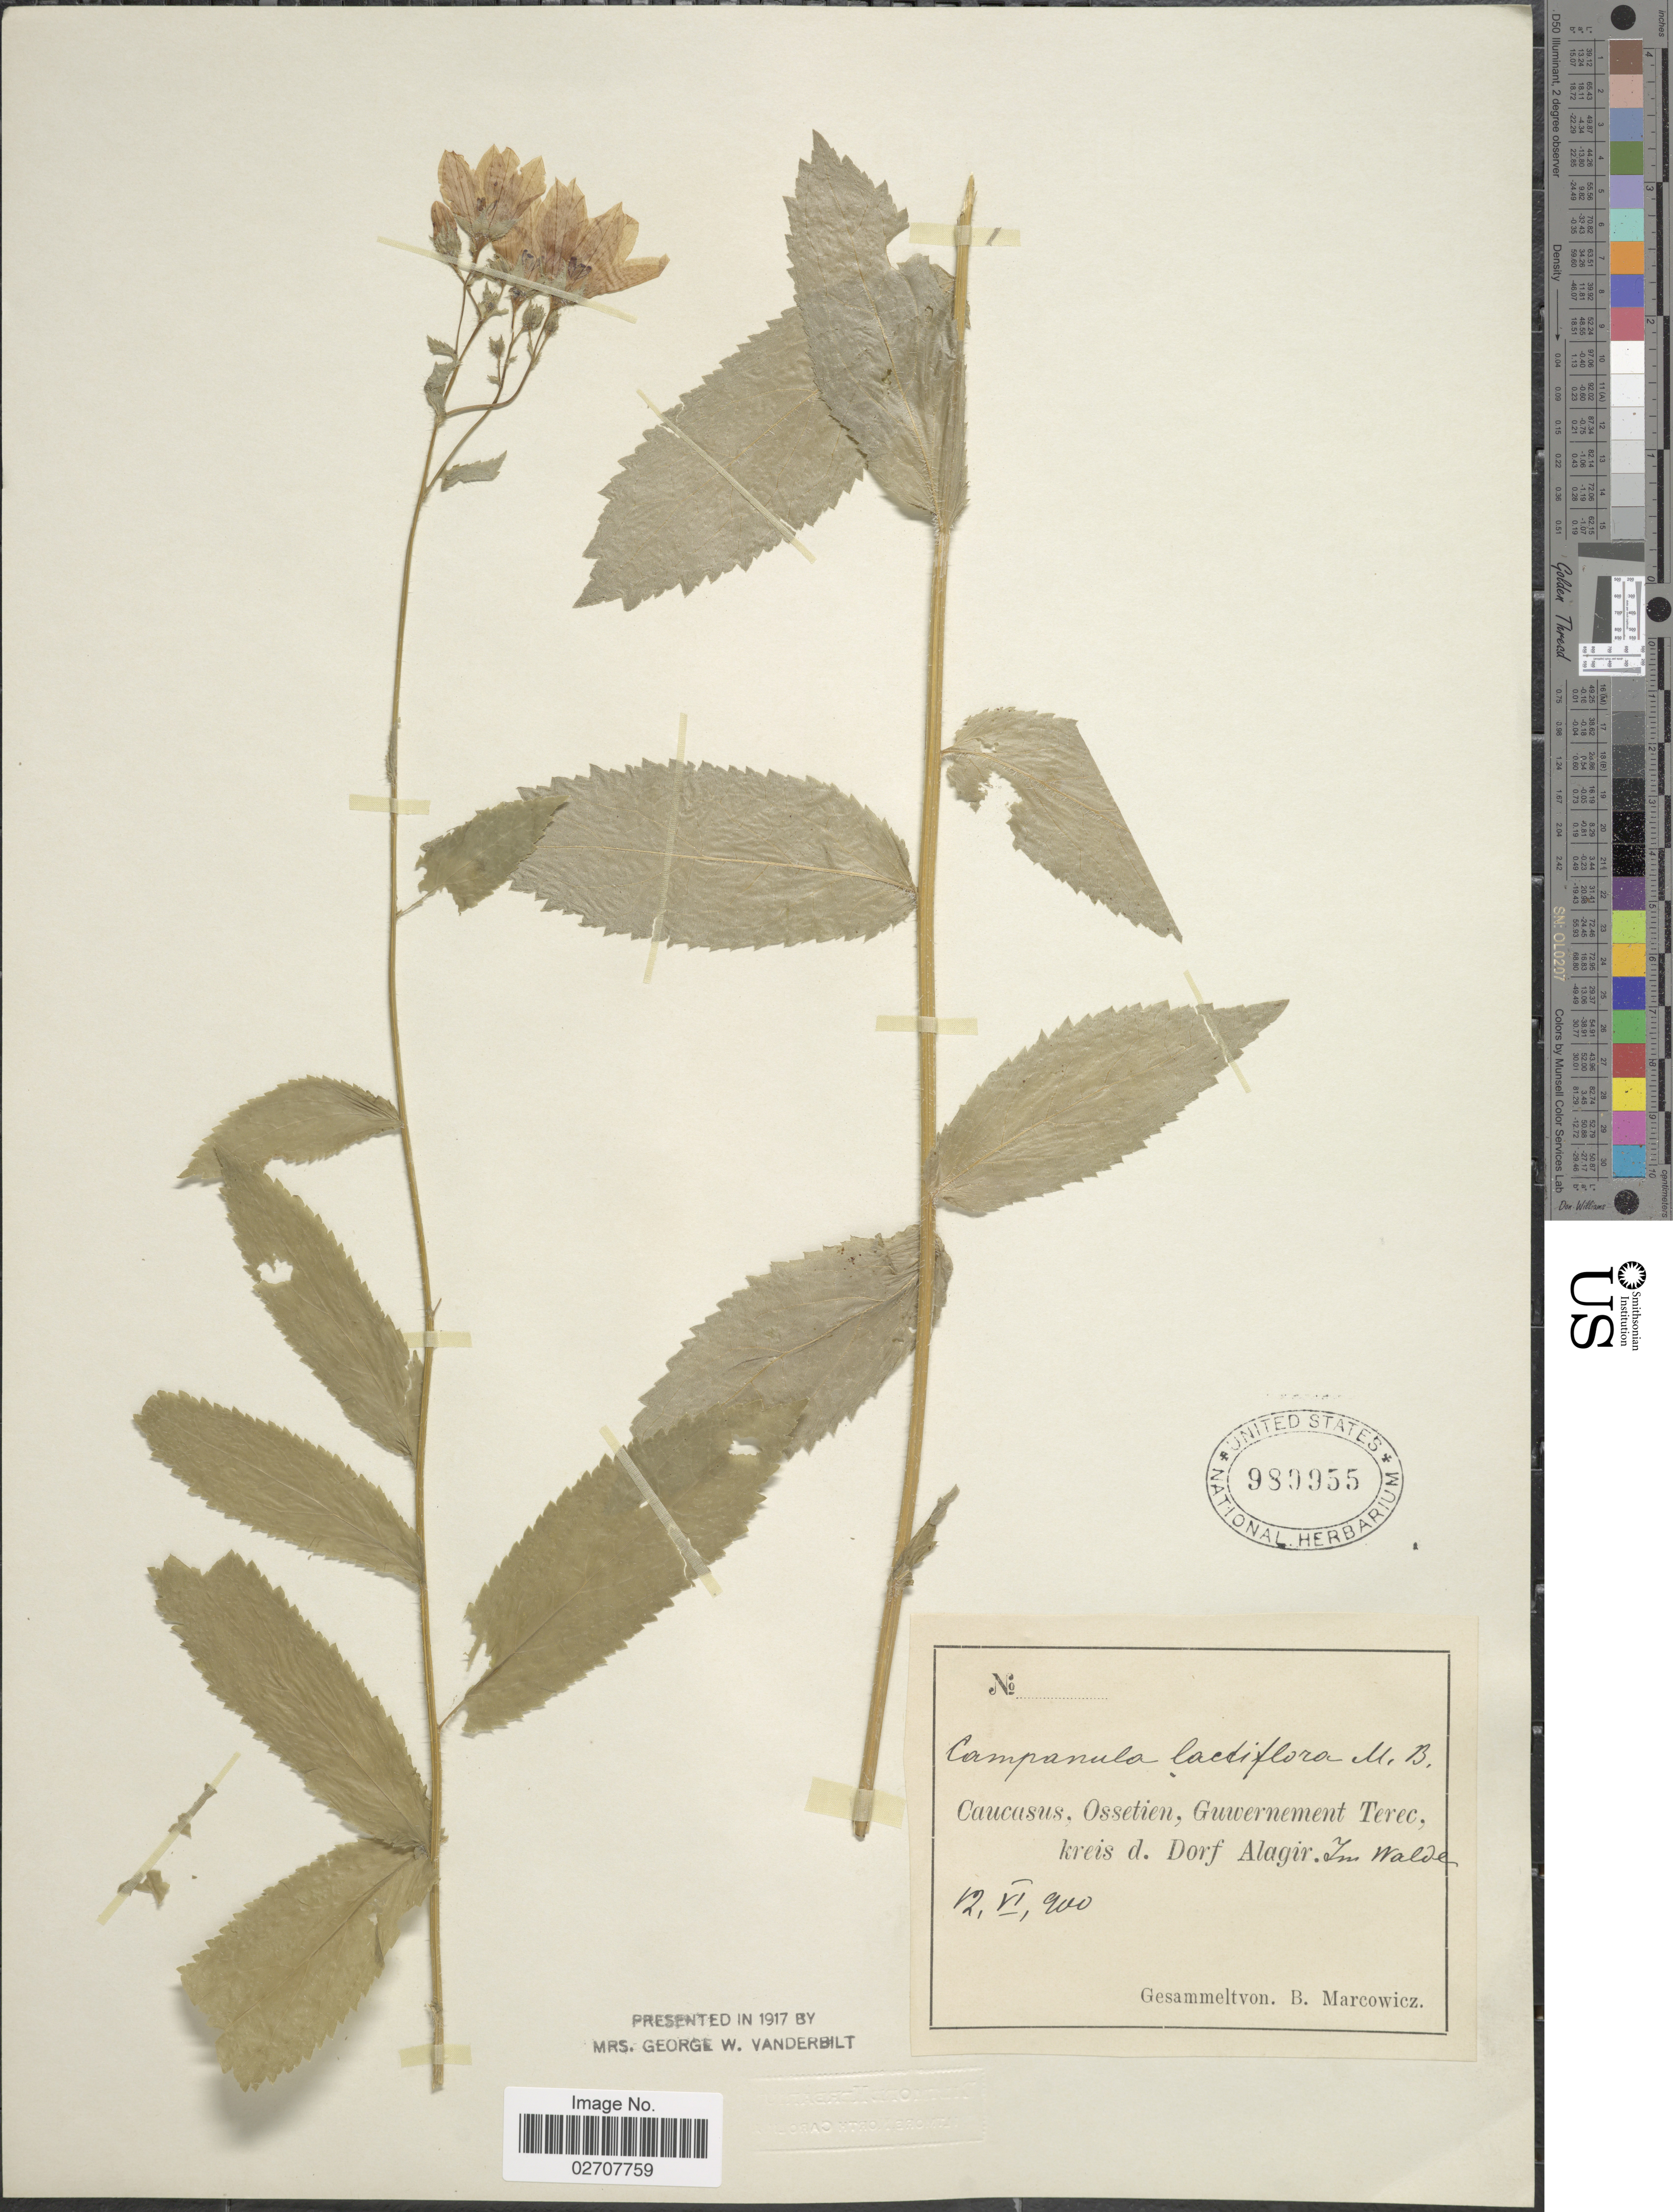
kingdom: Plantae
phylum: Tracheophyta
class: Magnoliopsida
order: Asterales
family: Campanulaceae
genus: Campanula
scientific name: Campanula lactiflora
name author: M. Bieb.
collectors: B. Marcowicz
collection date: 1900-06-12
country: Russian Federation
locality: Caucasus, Ossetien, Guwernement Terc, kreis d. Dorf Alagir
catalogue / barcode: US 989955